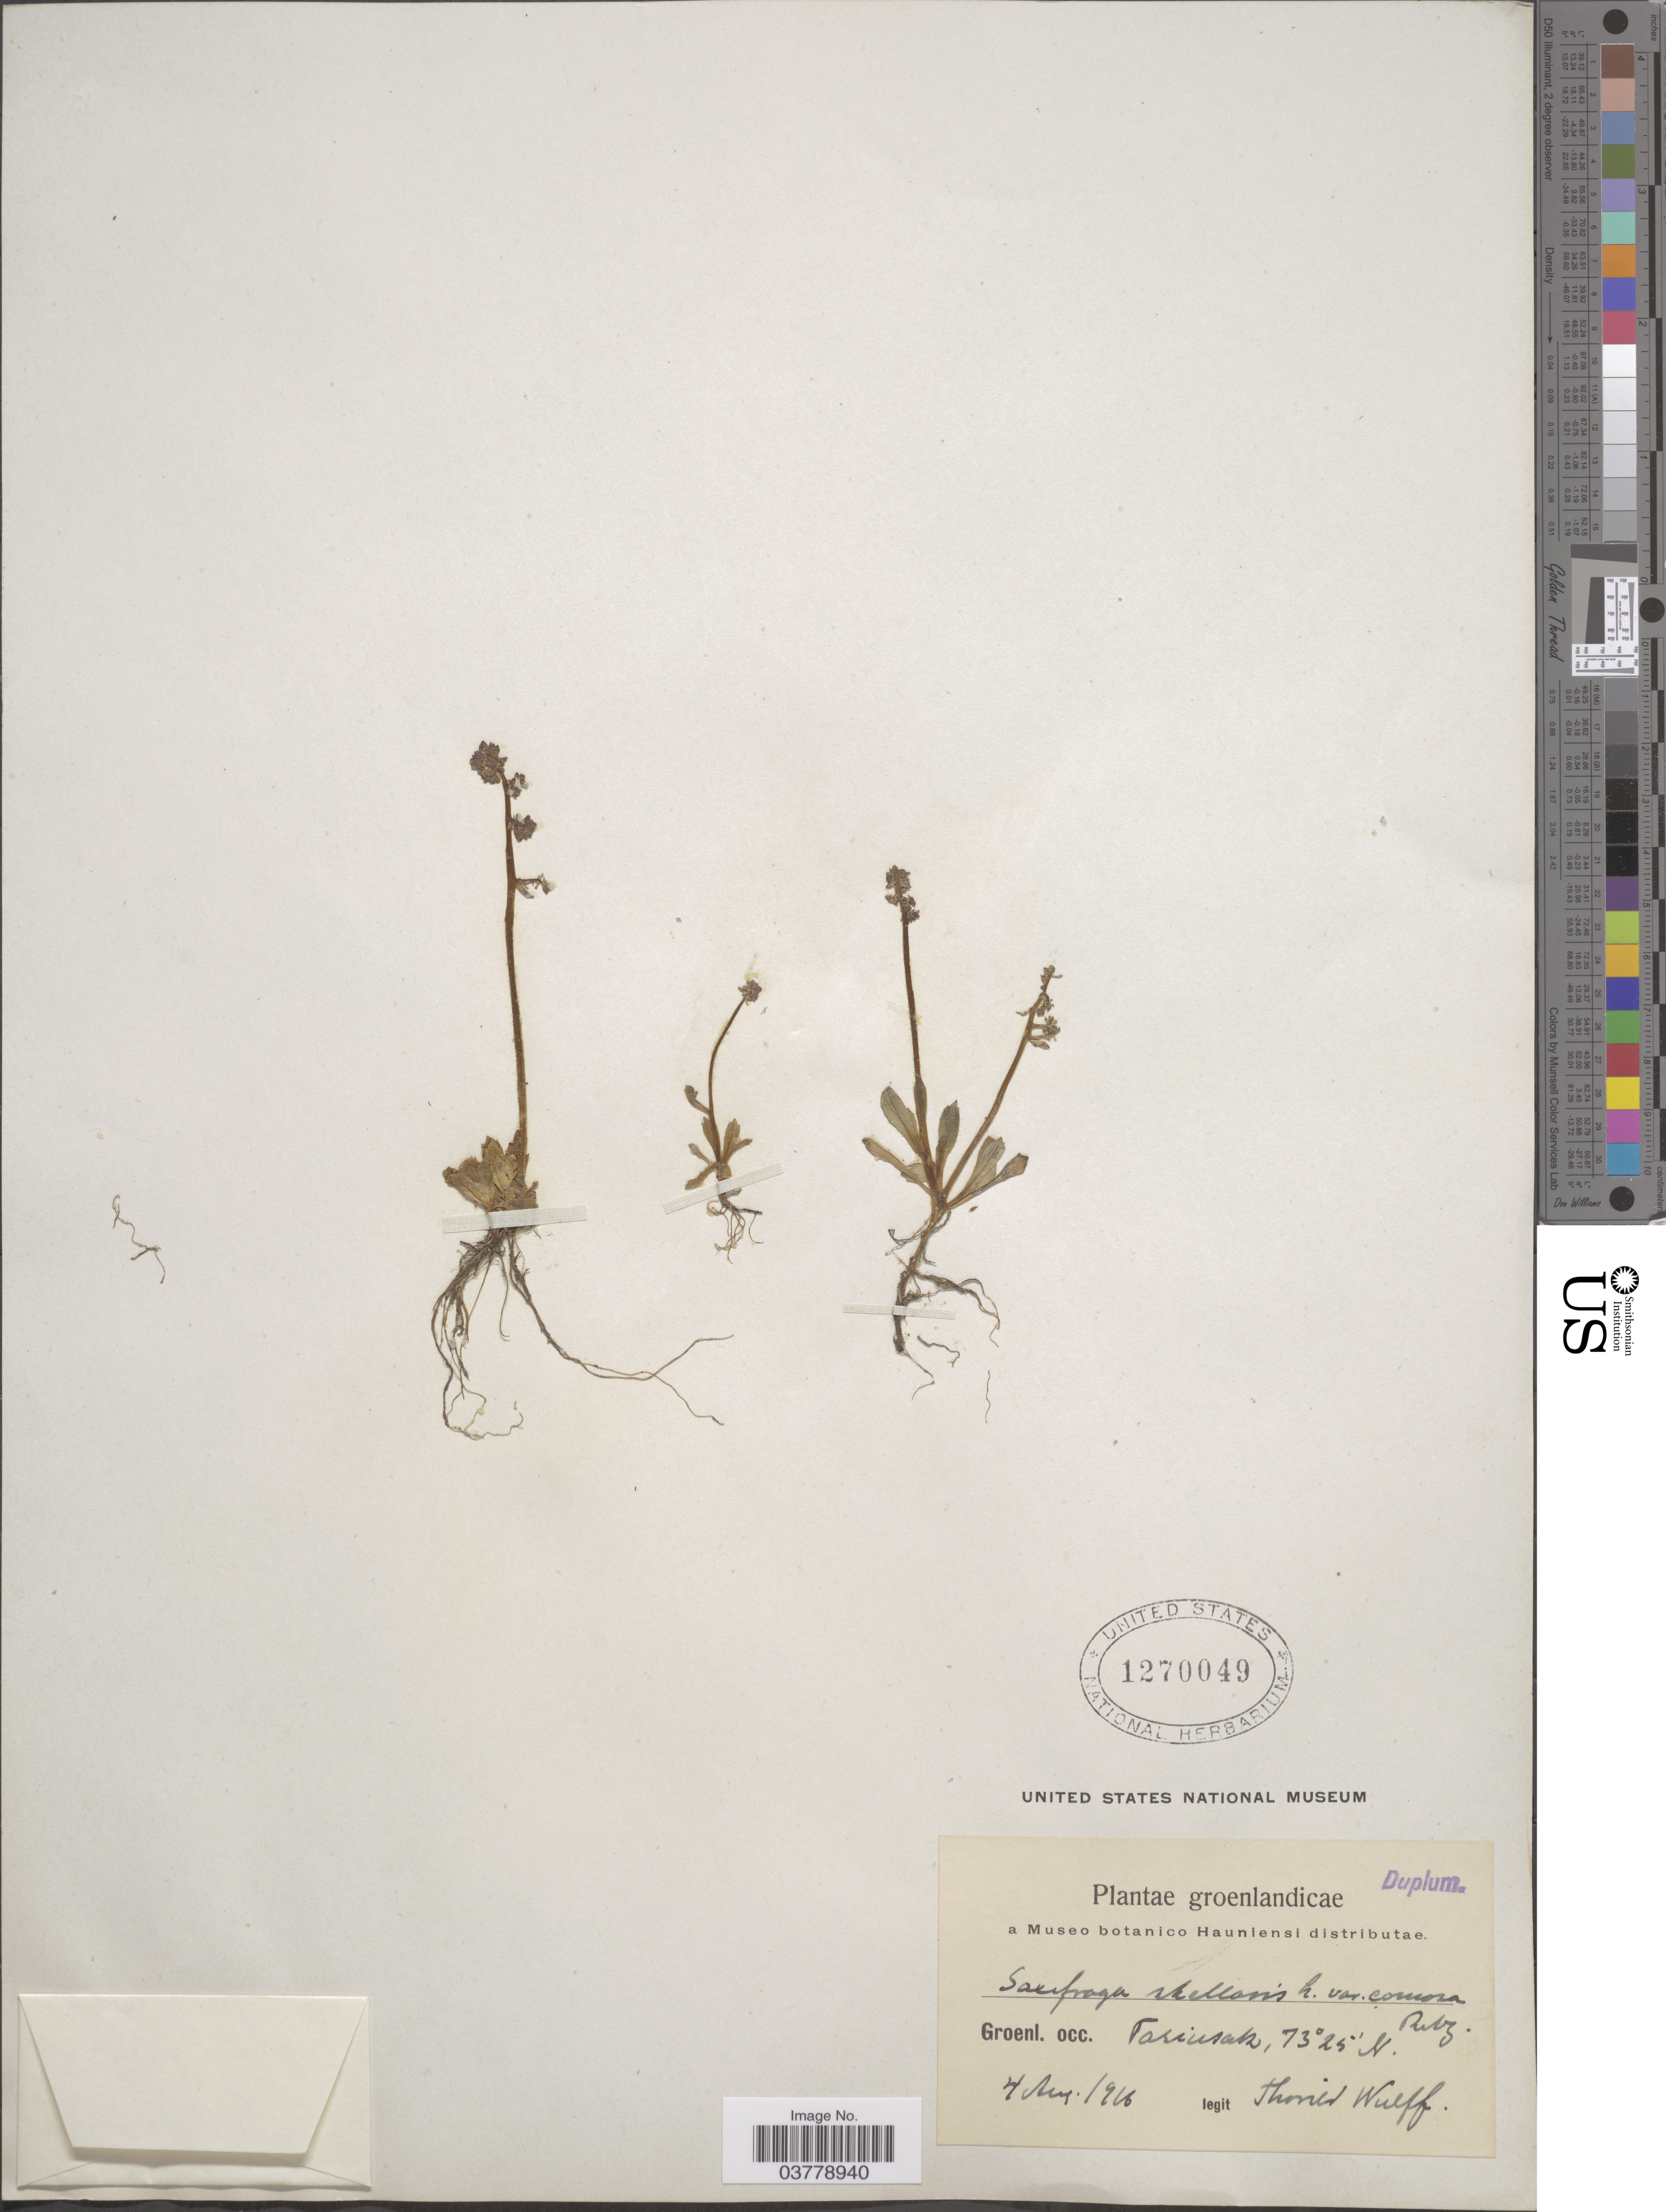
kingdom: Plantae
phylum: Tracheophyta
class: Magnoliopsida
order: Saxifragales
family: Saxifragaceae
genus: Micranthes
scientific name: Micranthes foliolosa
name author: (R. Br.) Gornall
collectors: T. Wulff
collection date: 1916-08-04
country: Greenland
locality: Groenl. occ. Tasiusak.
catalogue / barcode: US 1270049